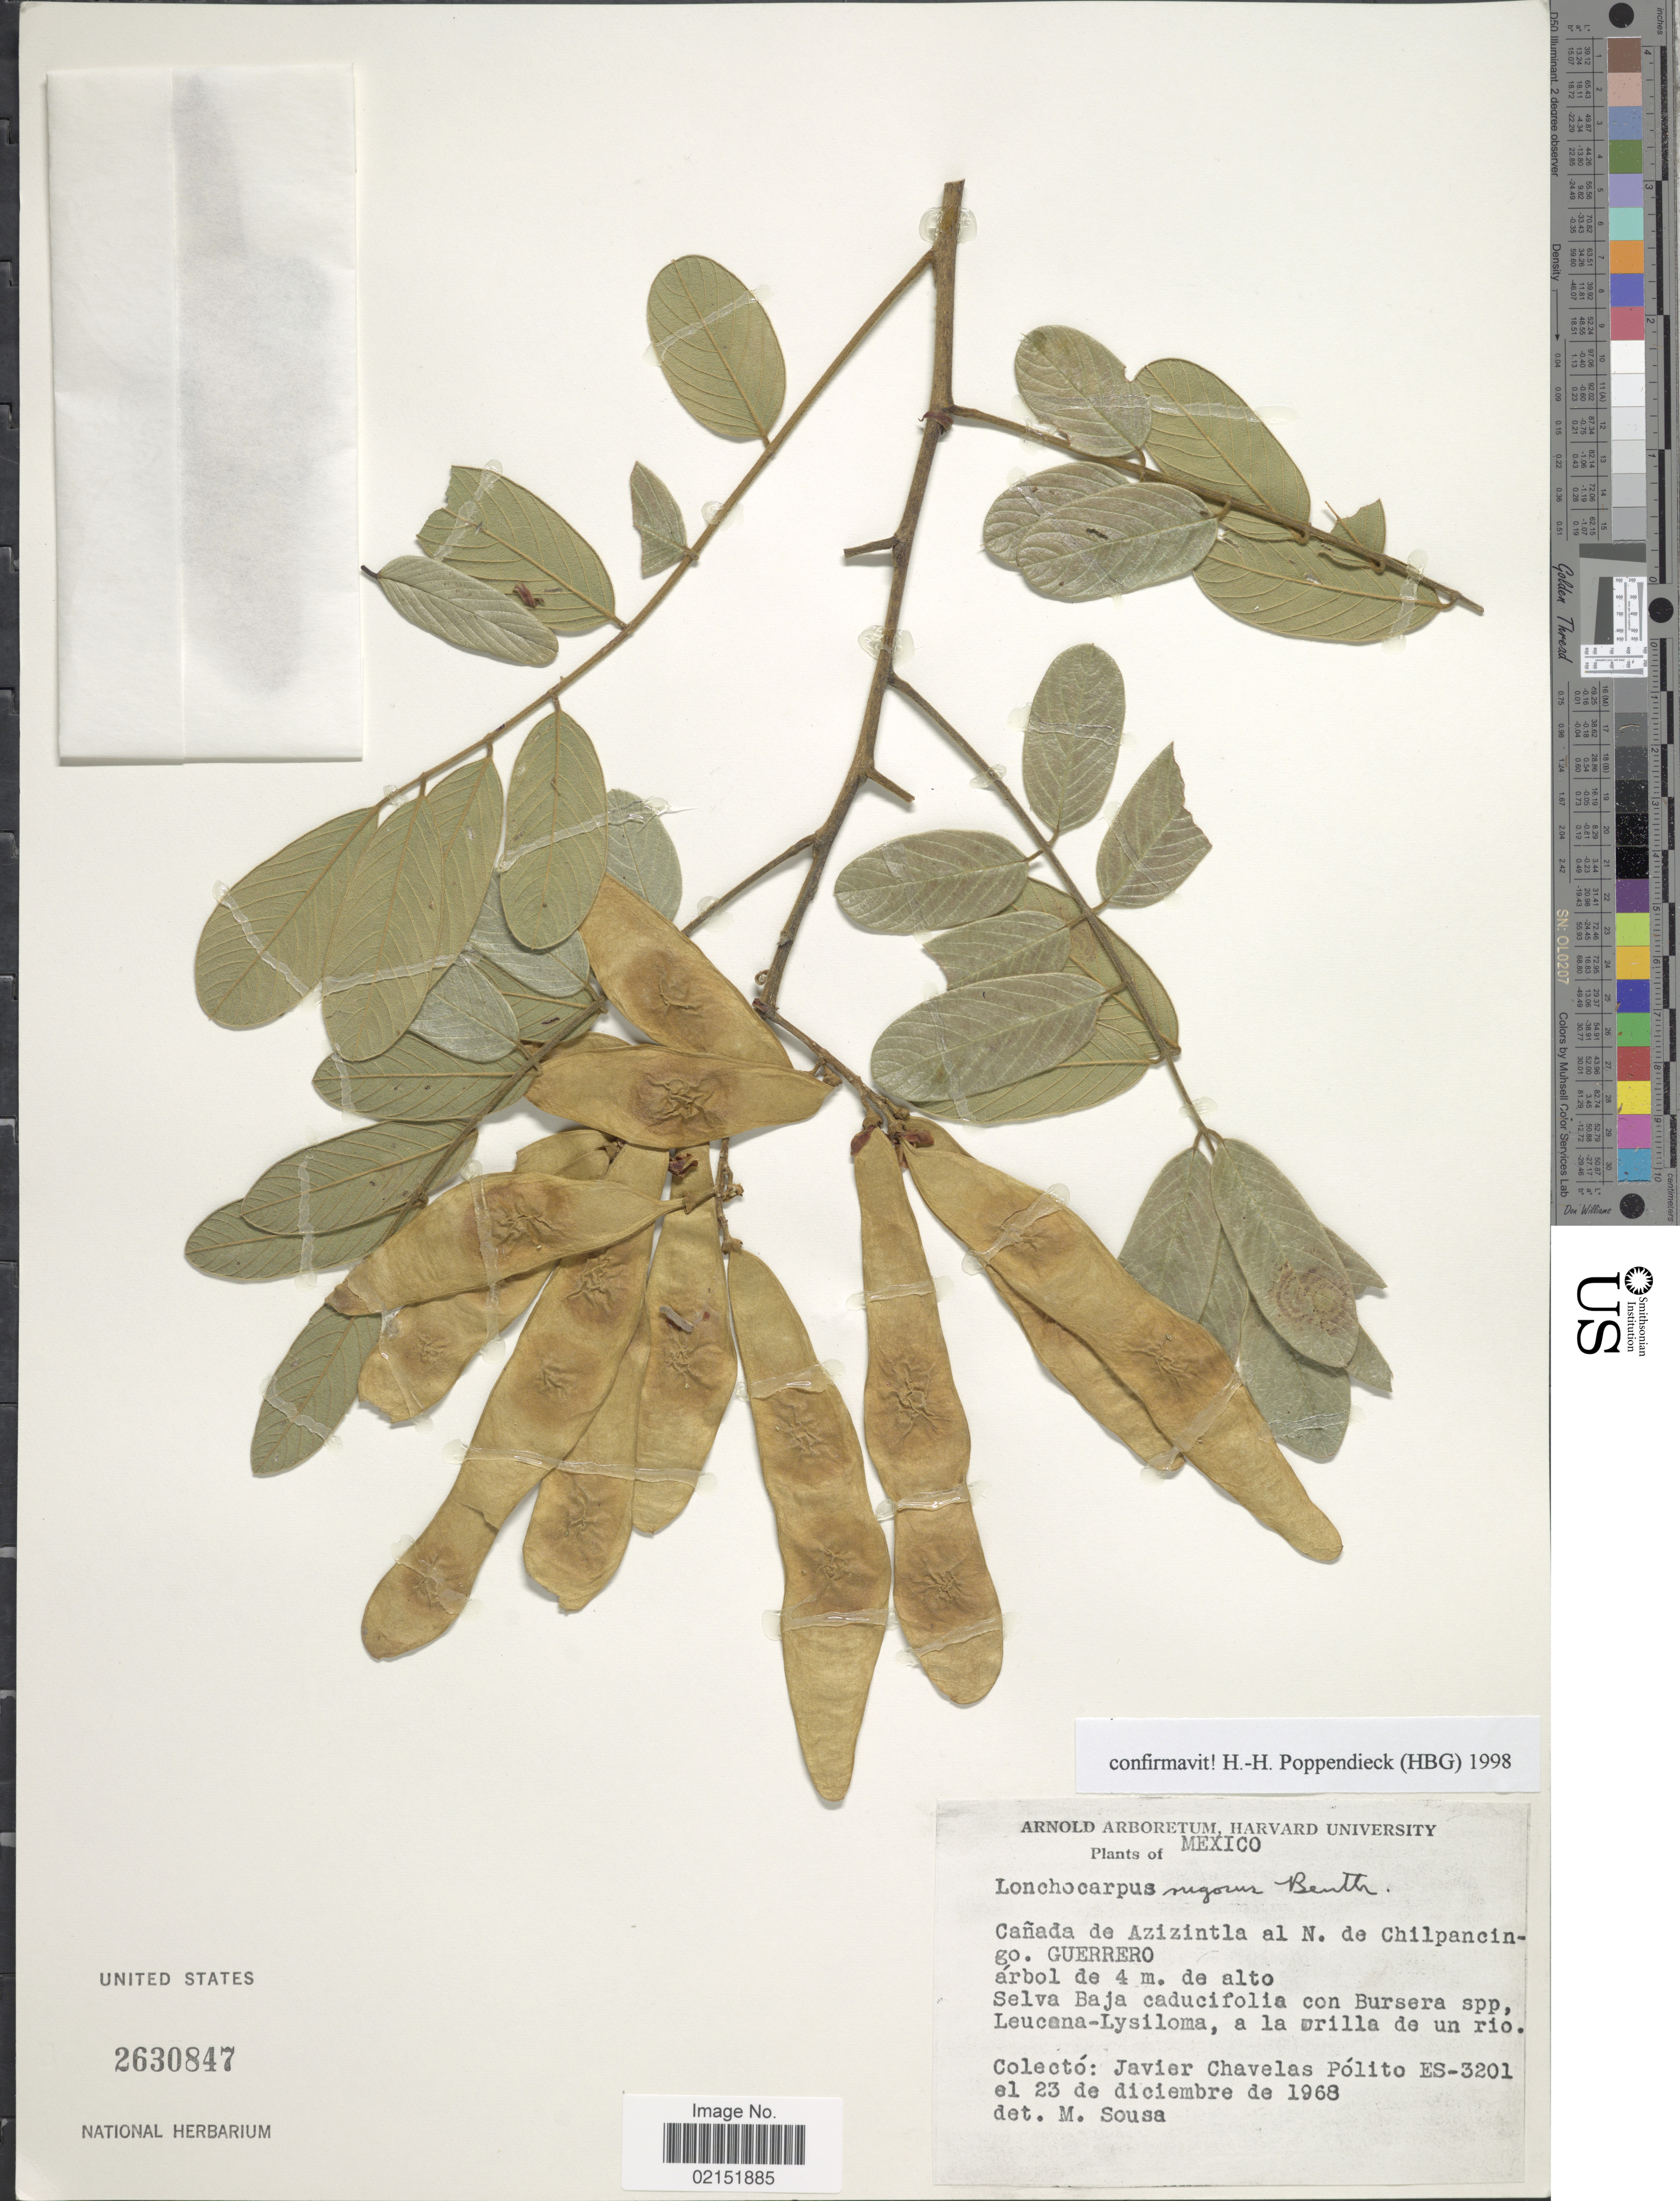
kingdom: Plantae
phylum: Tracheophyta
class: Magnoliopsida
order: Fabales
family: Fabaceae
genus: Lonchocarpus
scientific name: Lonchocarpus rugosus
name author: Benth.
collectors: J. Chavelas P.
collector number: ES3201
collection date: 1968-12-23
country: Mexico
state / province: Guerrero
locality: Canada de Azizintla al N. de Chilpancingo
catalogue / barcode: US 2630847